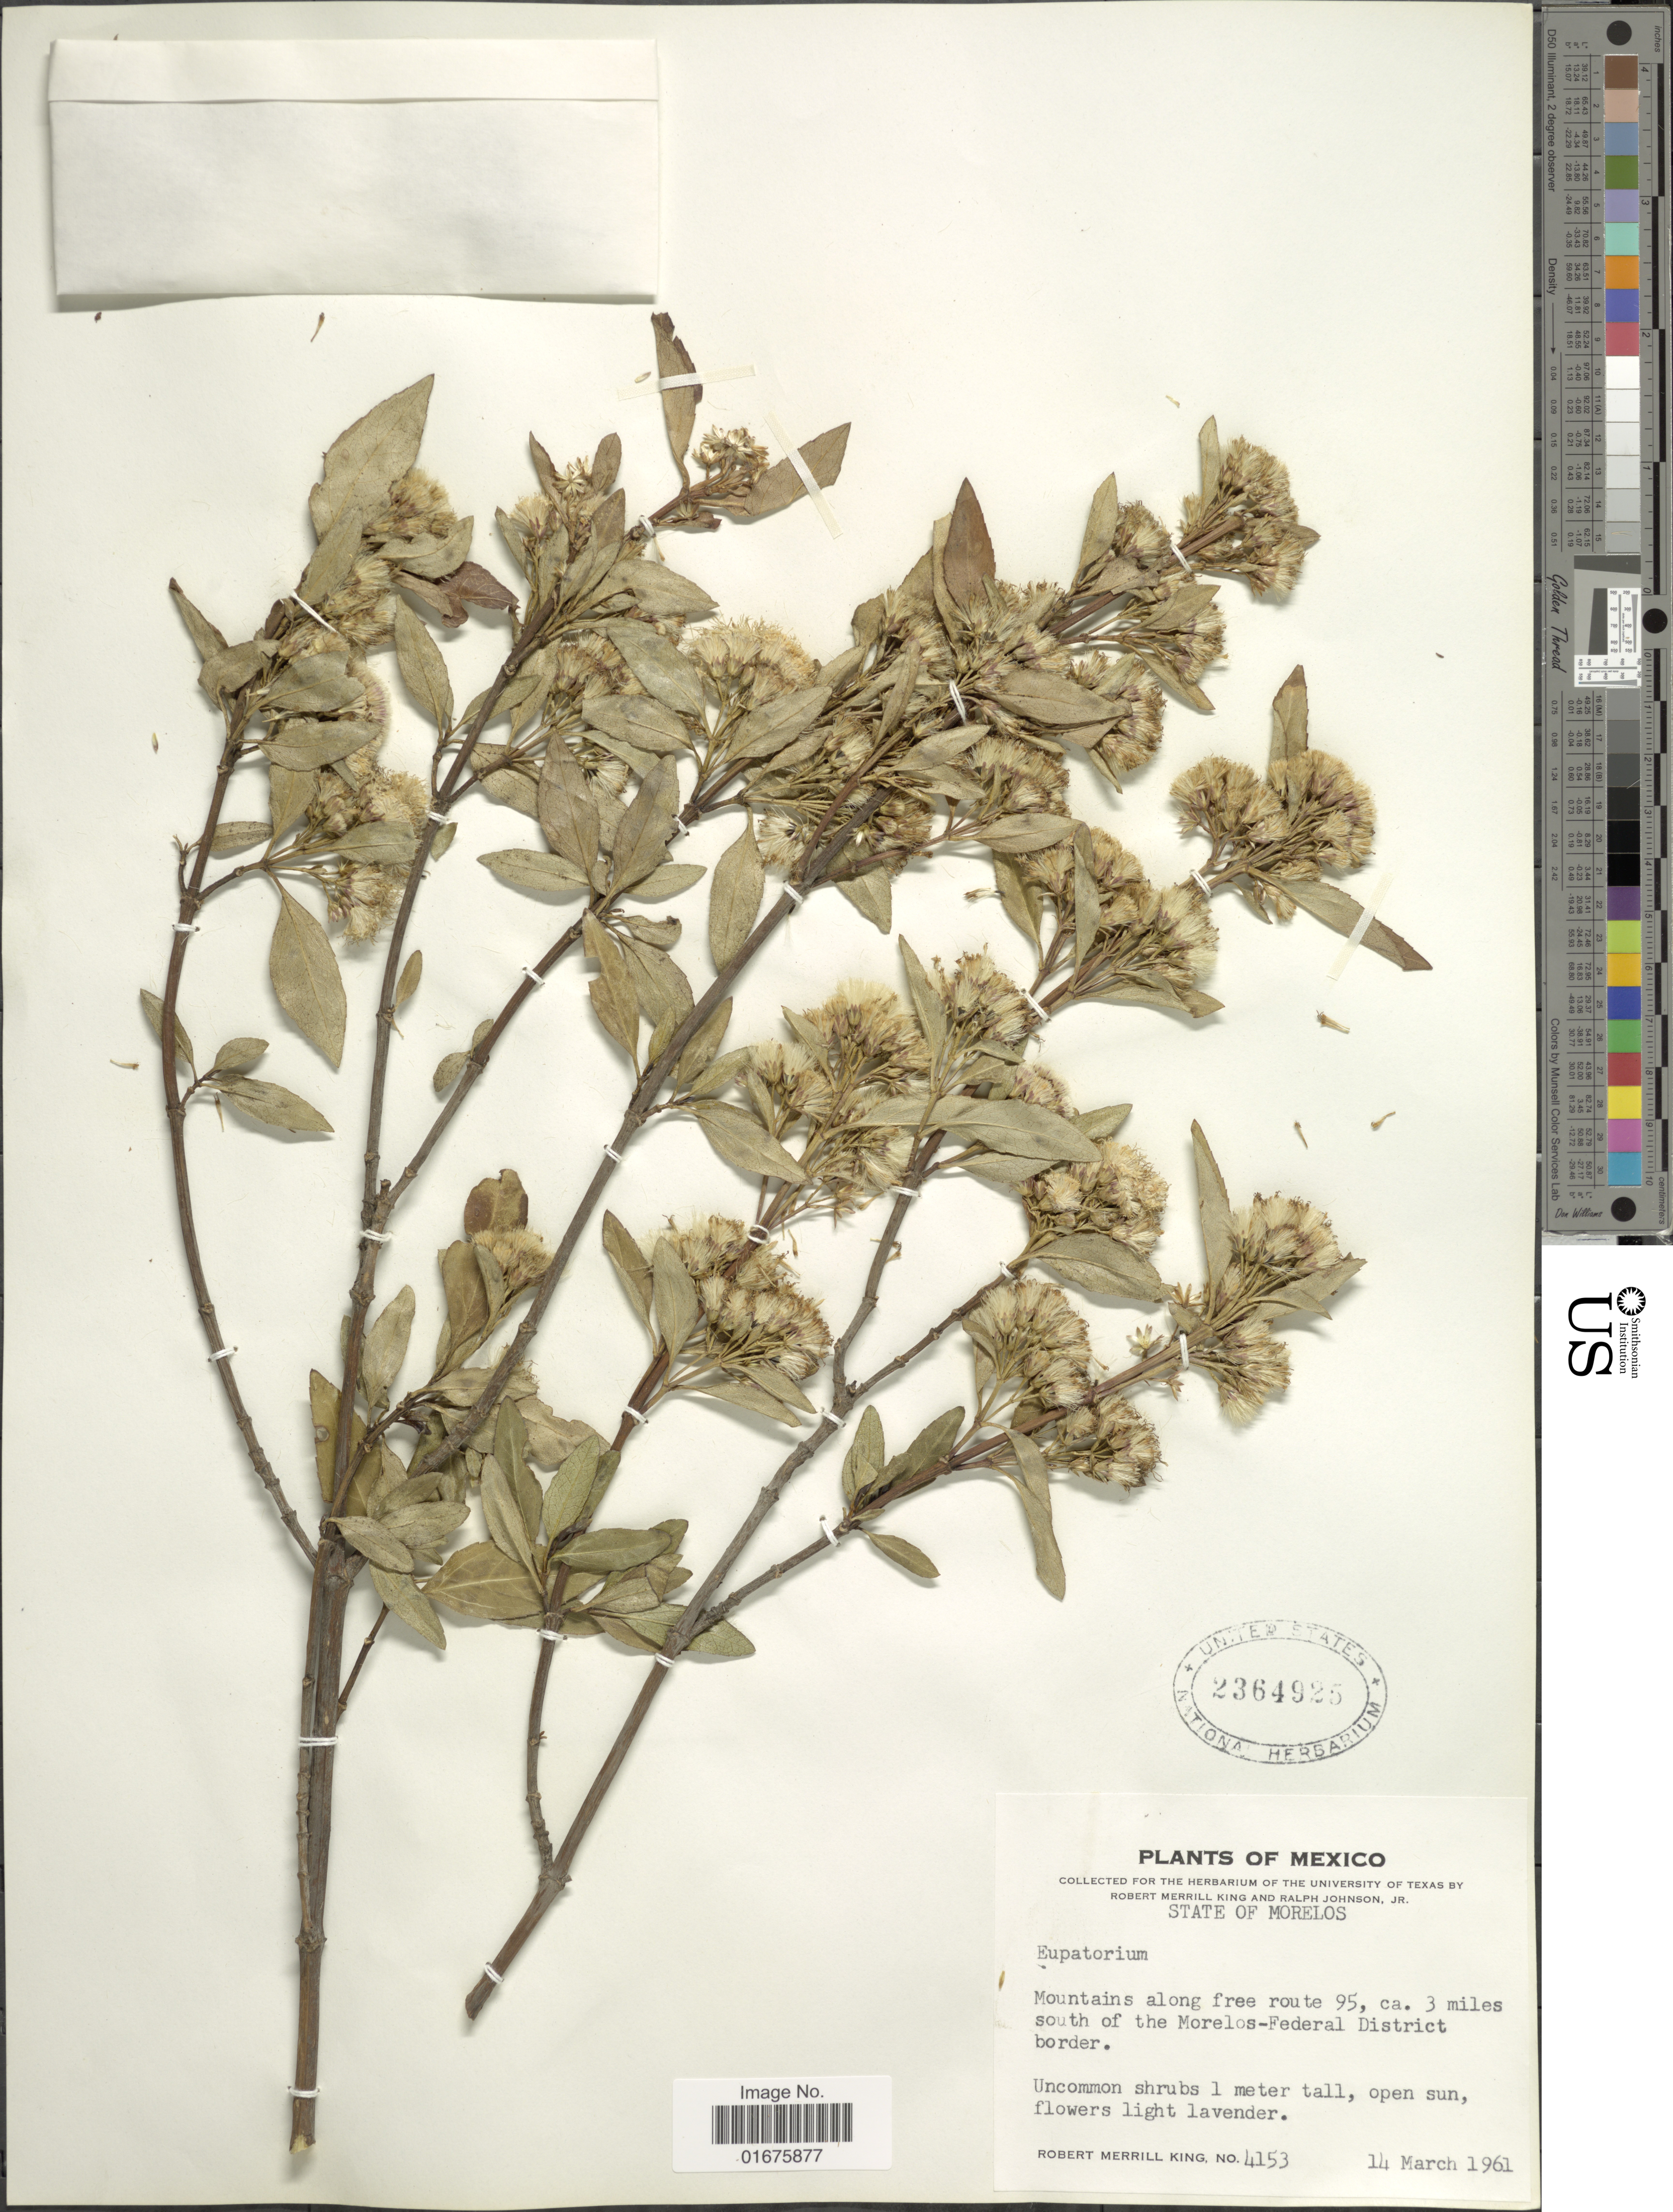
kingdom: Plantae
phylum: Tracheophyta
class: Magnoliopsida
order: Asterales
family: Asteraceae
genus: Ageratina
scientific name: Ageratina glabrata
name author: (Kunth) R.M. King & H. Rob.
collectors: R. M. King & R. Johnson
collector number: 4153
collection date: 1961-03-14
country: Mexico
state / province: Morelos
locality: Moutains along free route 95, ca. 3 miles south of the Morelos-Federal District border, open sun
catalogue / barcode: US 2364925